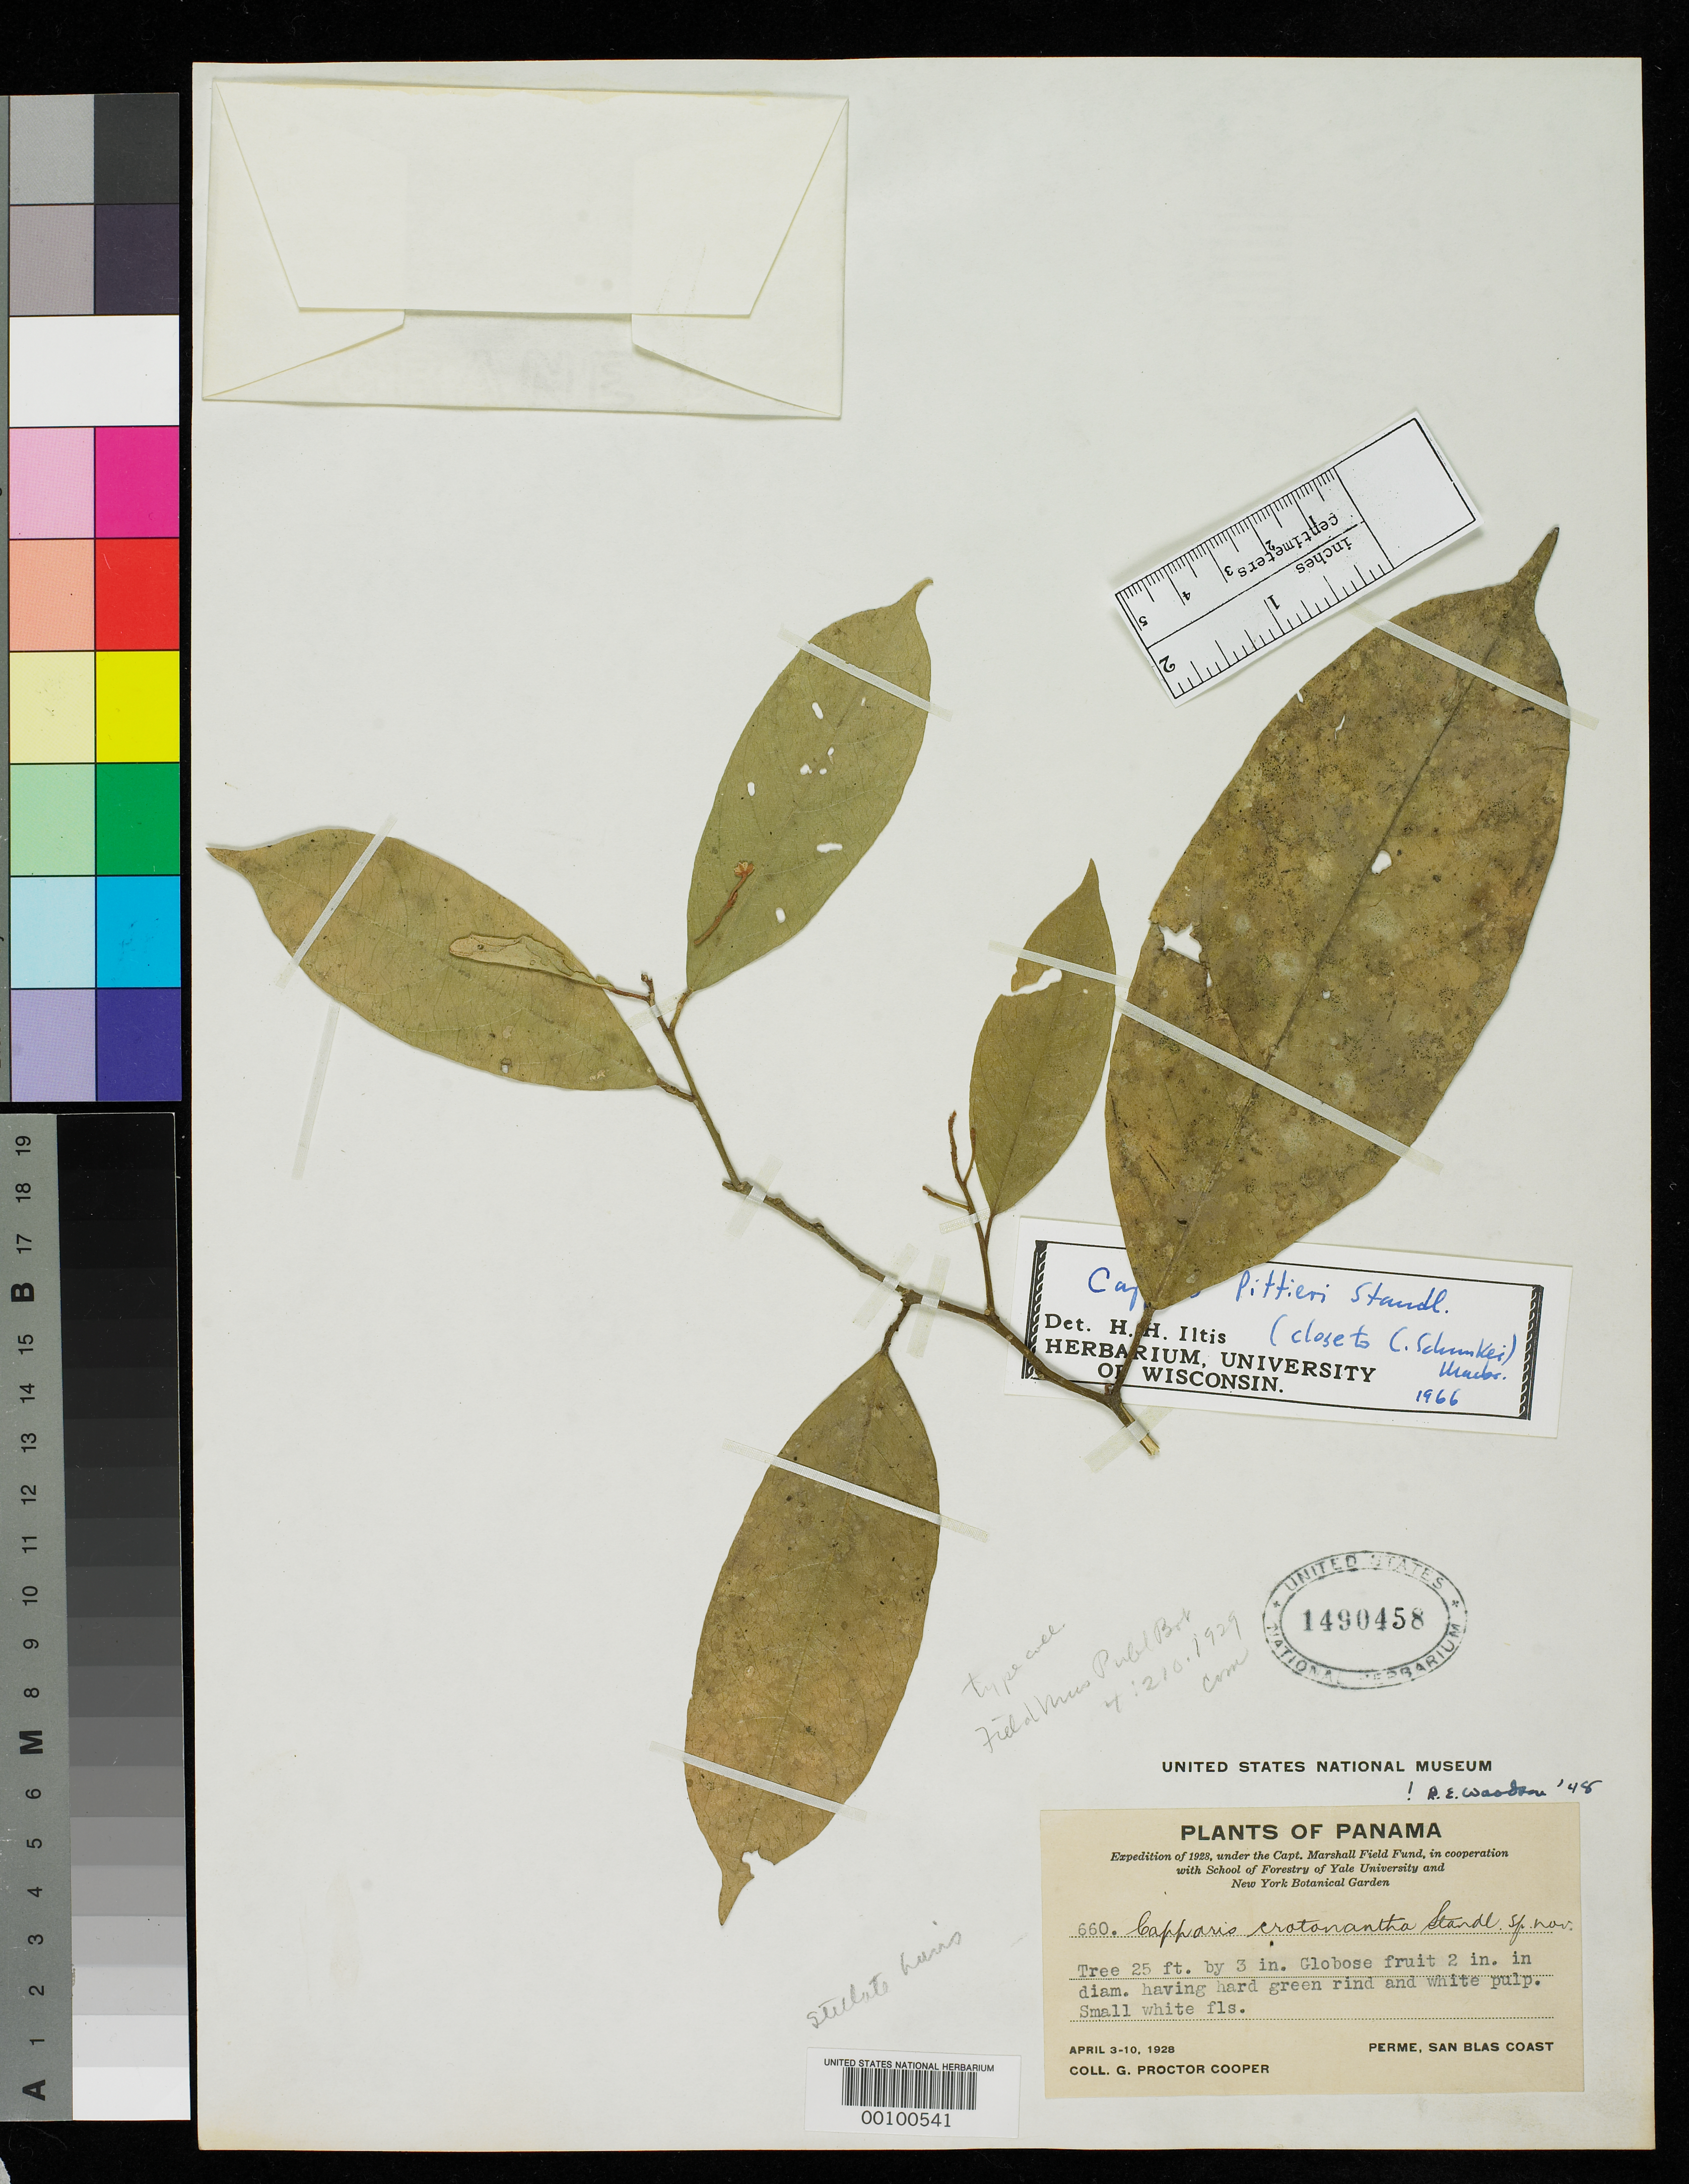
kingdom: Plantae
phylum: Tracheophyta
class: Magnoliopsida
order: Brassicales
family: Capparaceae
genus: Capparis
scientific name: Capparis crotonantha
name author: Standl.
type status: Isotype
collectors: G. Cooper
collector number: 660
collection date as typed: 03 Apr 1928 to 10 Apr 1928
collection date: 1928-04-03/1928-04-10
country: Panama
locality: San Blas coast, Perme.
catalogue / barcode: US 1490458